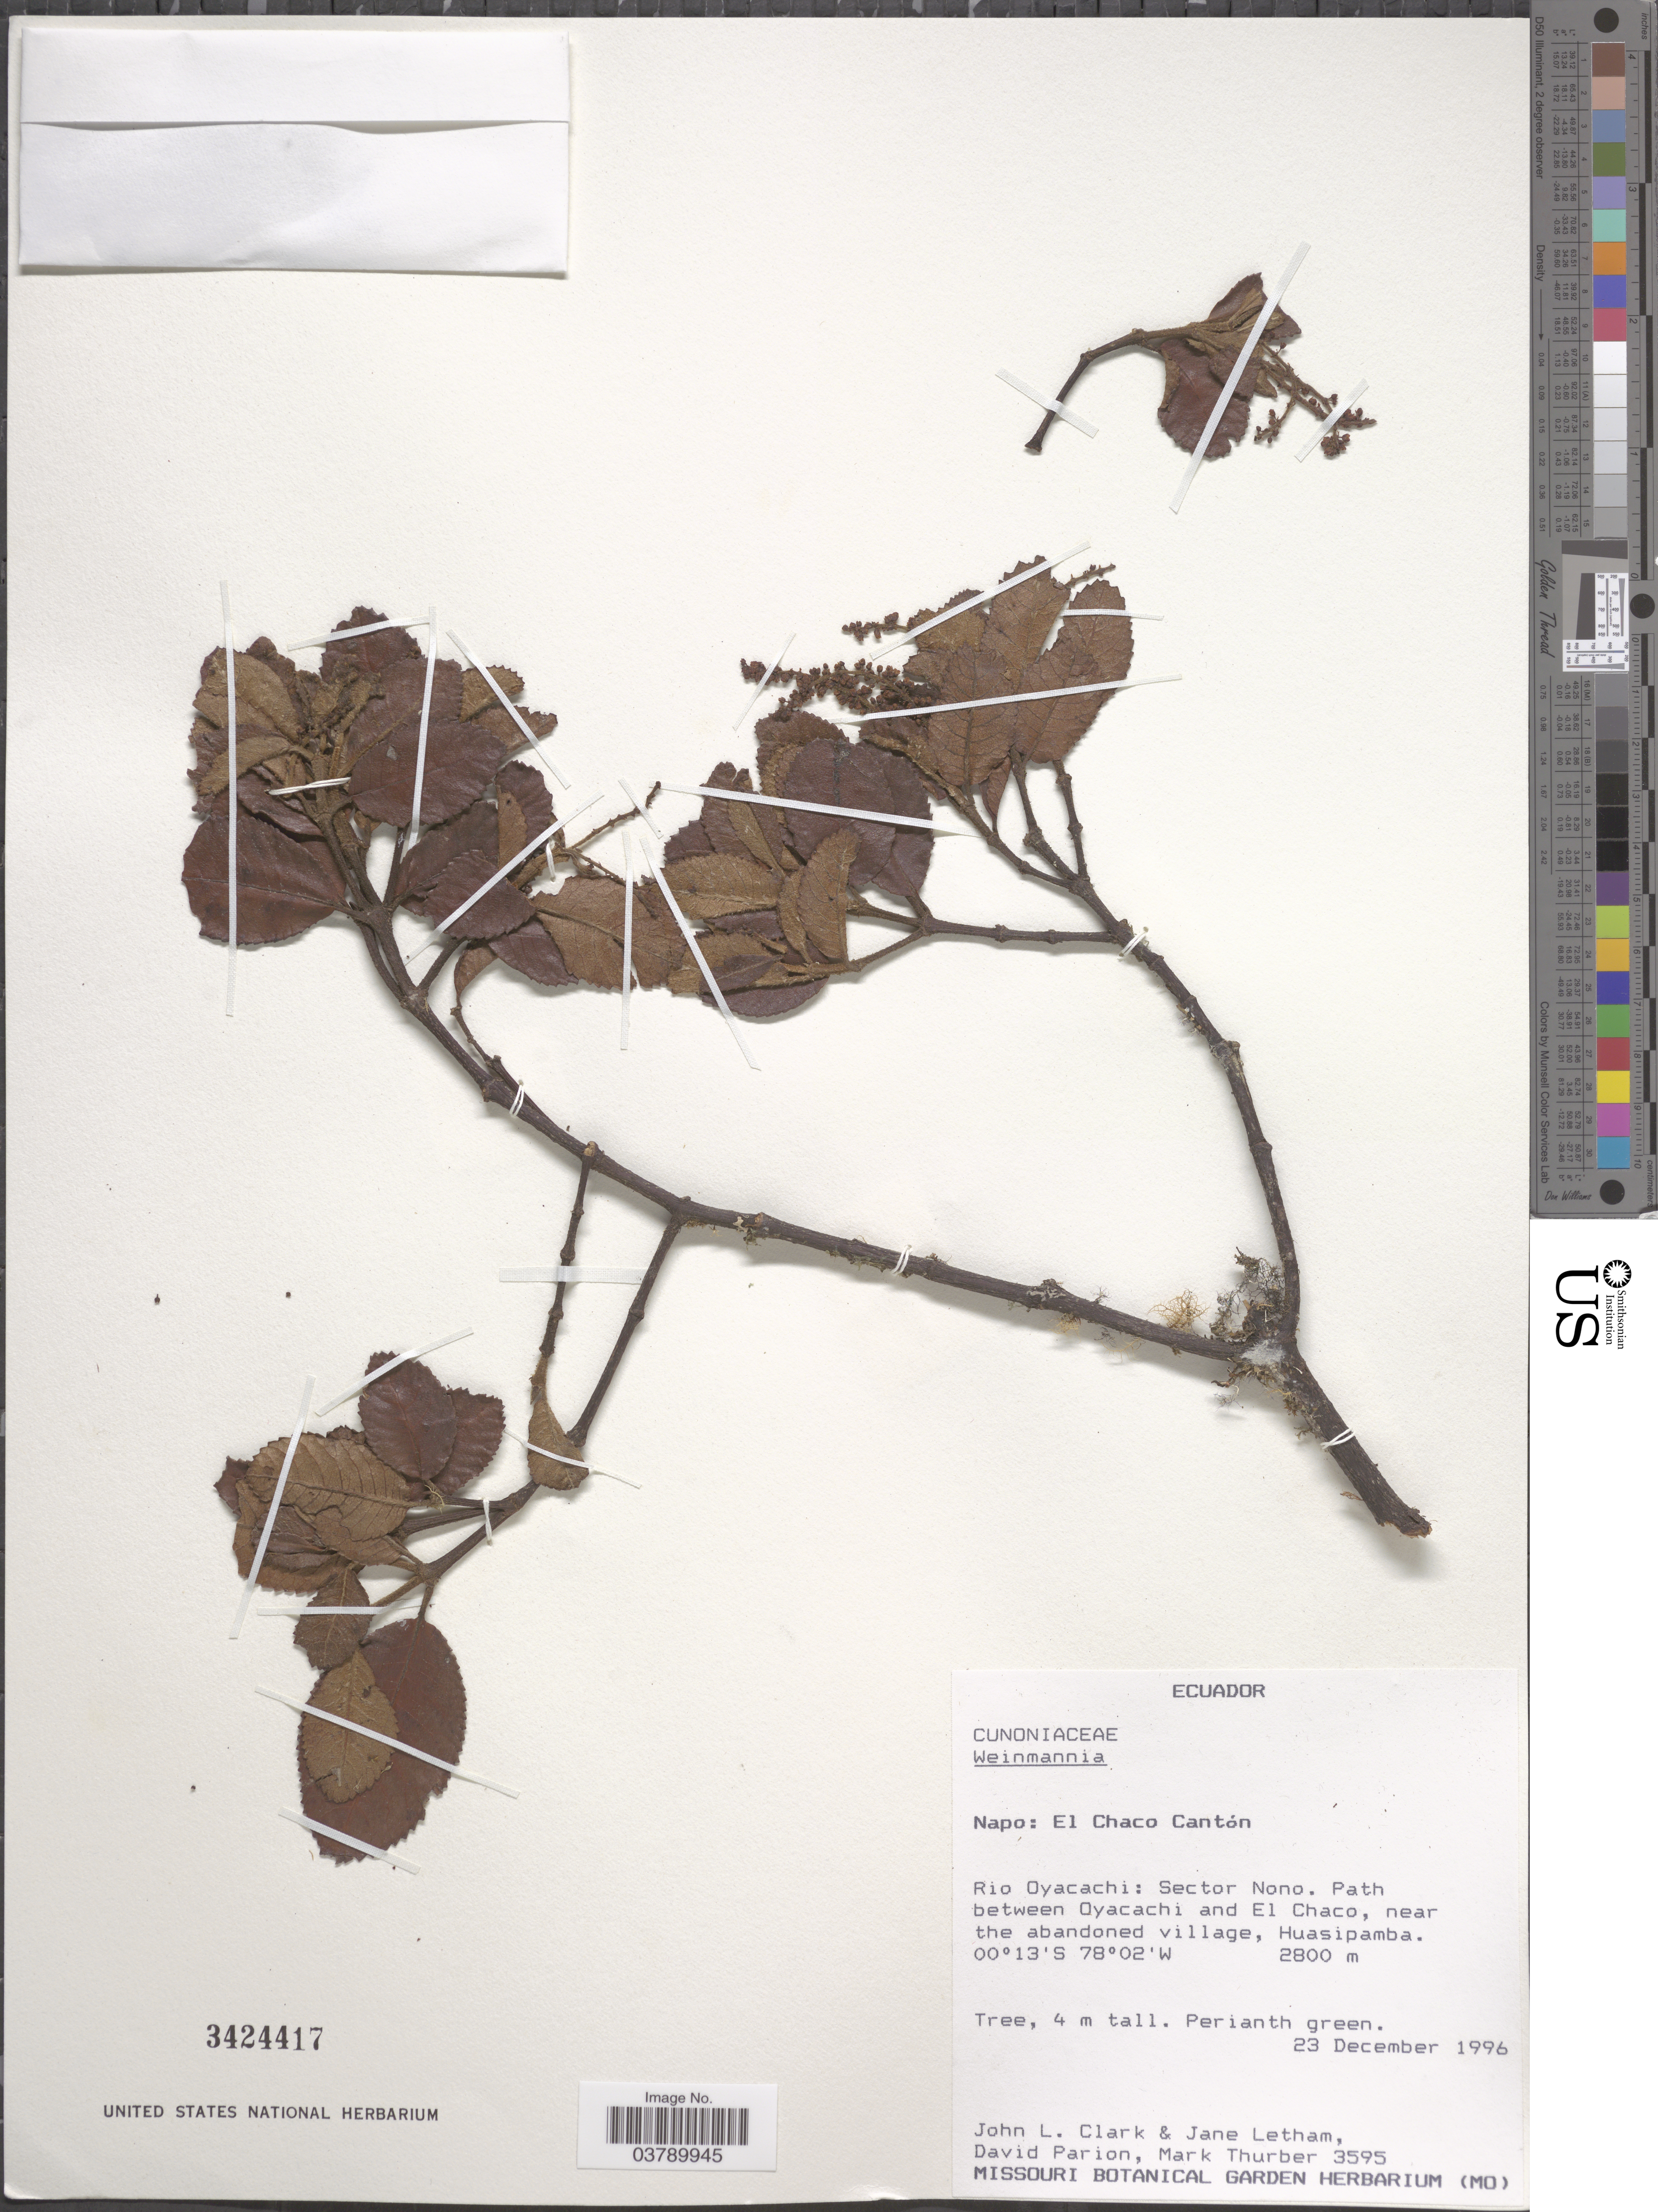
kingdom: Plantae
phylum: Tracheophyta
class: Magnoliopsida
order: Oxalidales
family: Cunoniaceae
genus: Weinmannia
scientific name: Weinmannia sp.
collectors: J. L. Clark, J. Letham, D. Parion & M. Thurber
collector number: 3595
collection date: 1996-12-23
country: Ecuador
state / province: Napo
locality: El Chaco Cantón. Rio Oyacachi: Sector Nono. Path between Oyacachi and El Chaco, near the abandoned village, Huasipamba.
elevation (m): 2800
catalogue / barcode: US 3424417